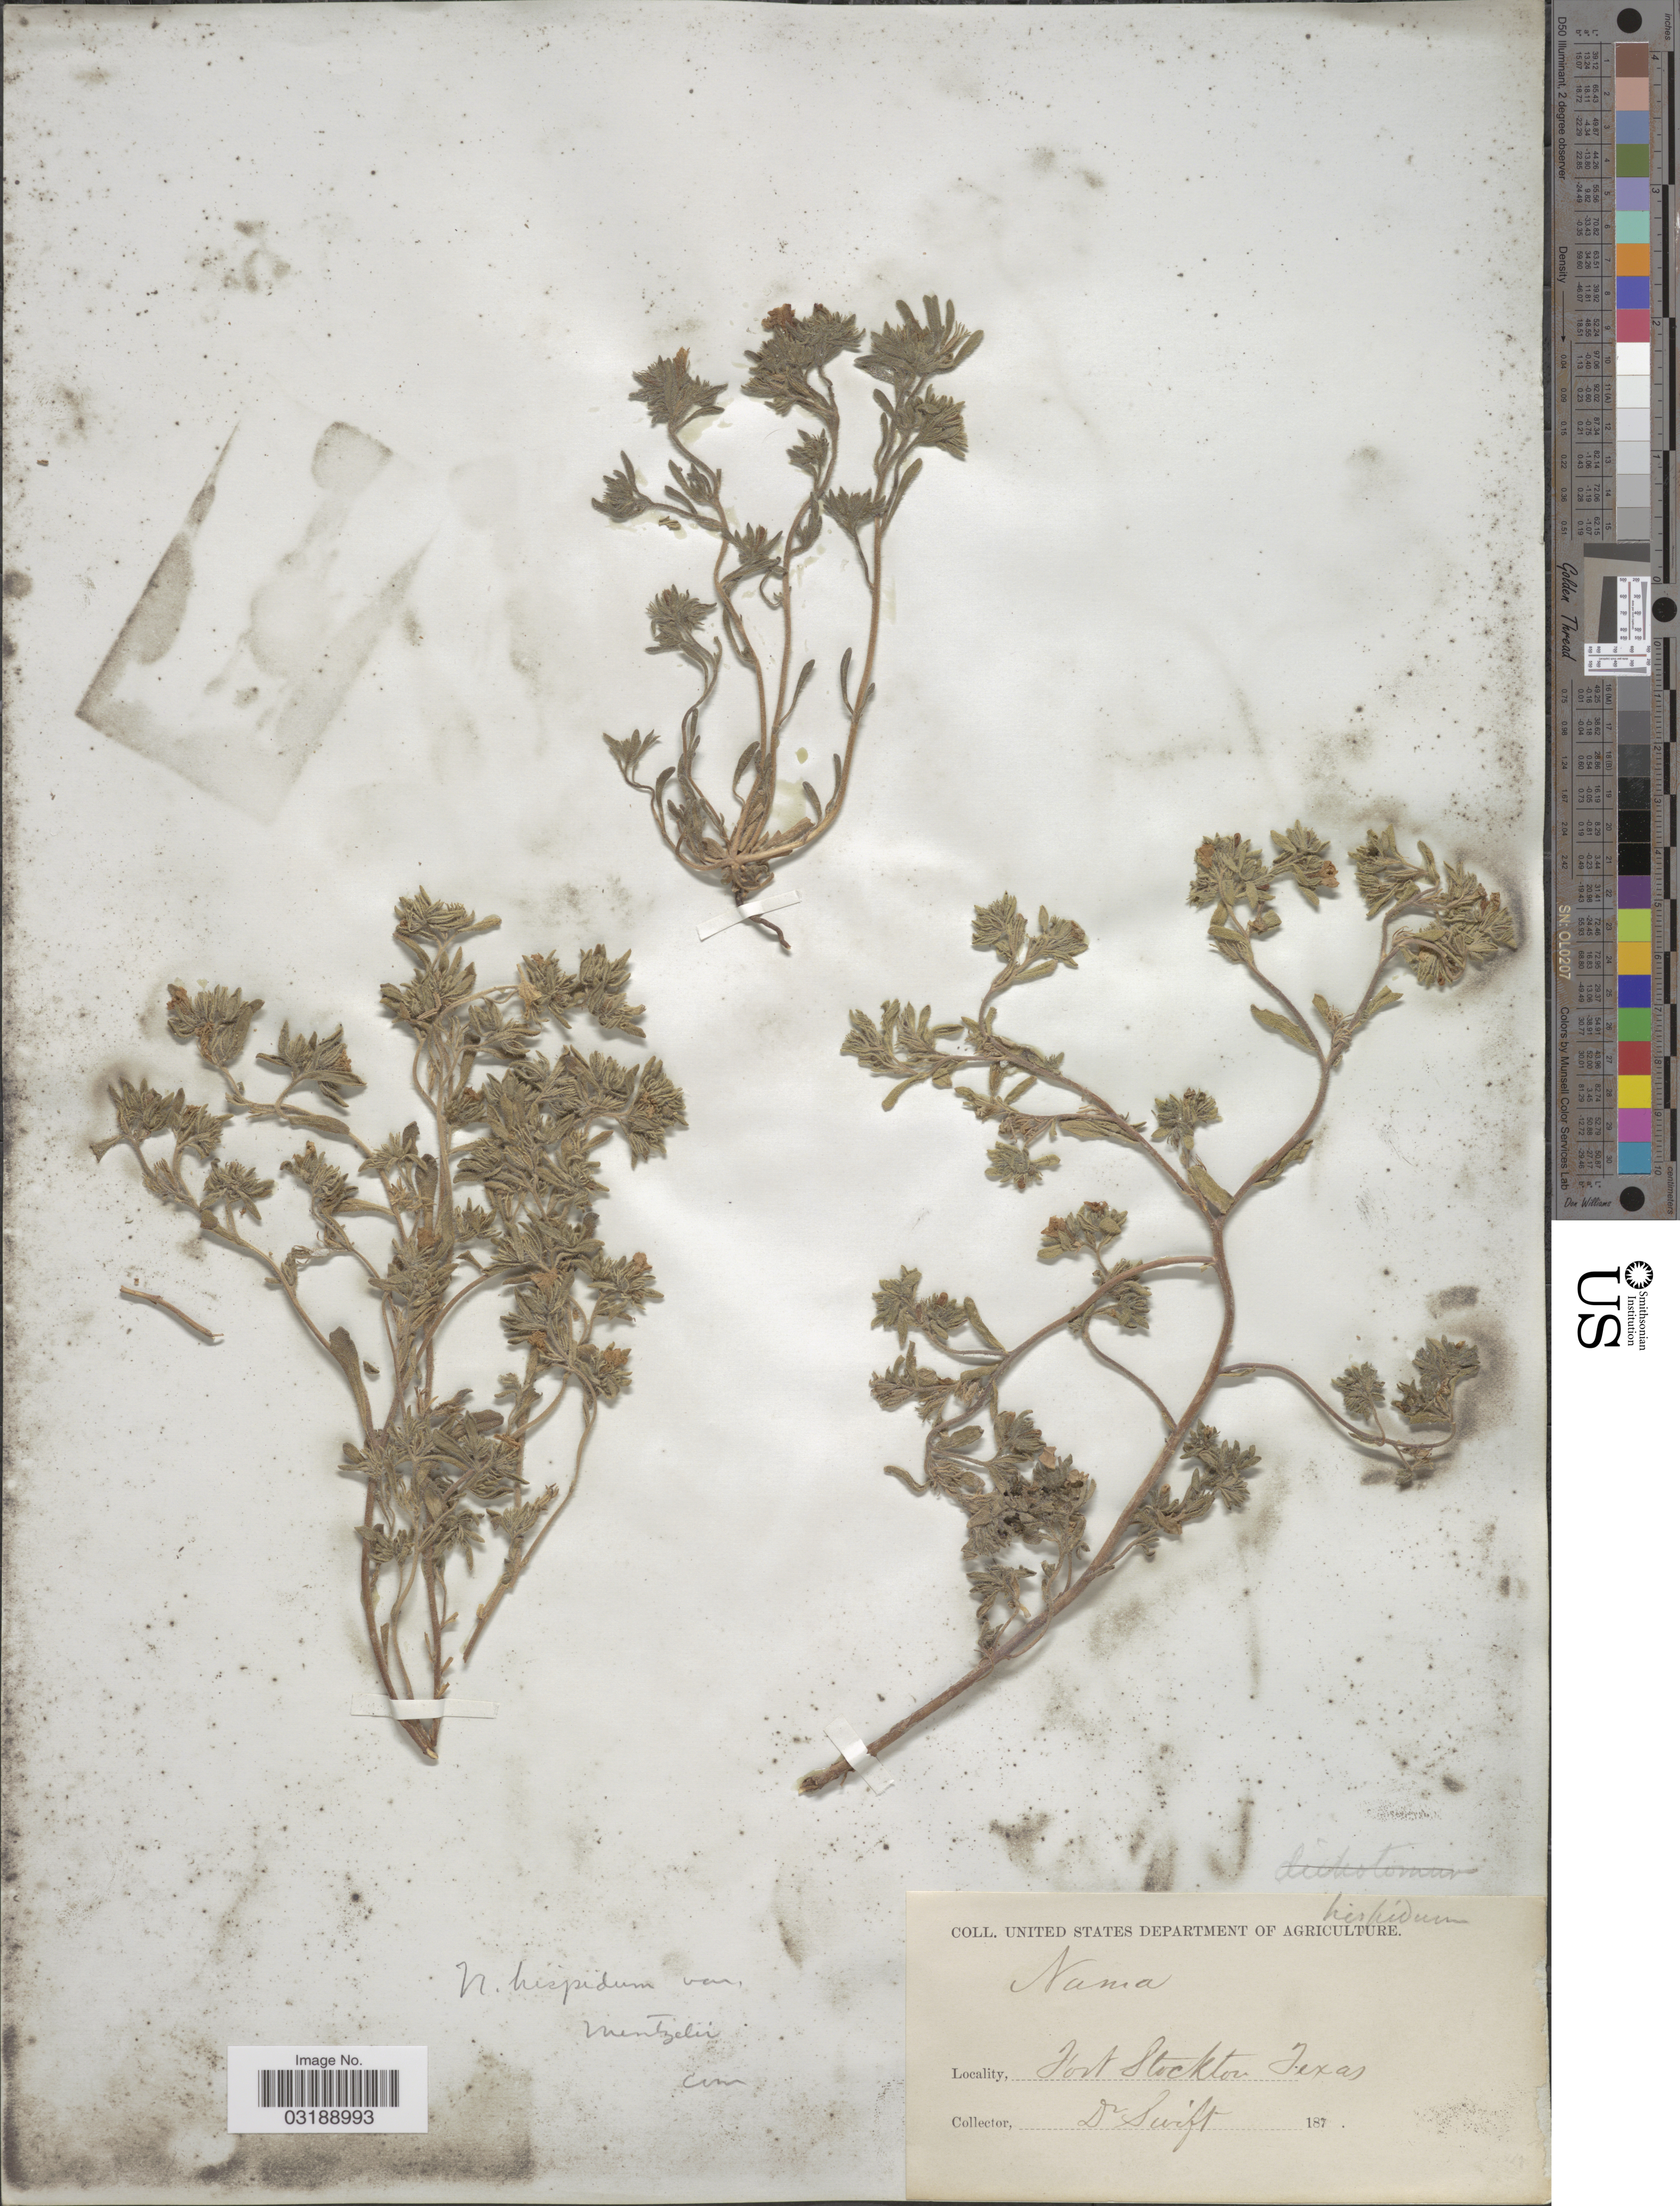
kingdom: Plantae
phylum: Tracheophyta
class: Magnoliopsida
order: Boraginales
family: Namaceae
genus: Nama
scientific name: Nama hispida var. mentzelii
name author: Brand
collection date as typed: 187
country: United States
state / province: Texas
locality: Fort Stockton.